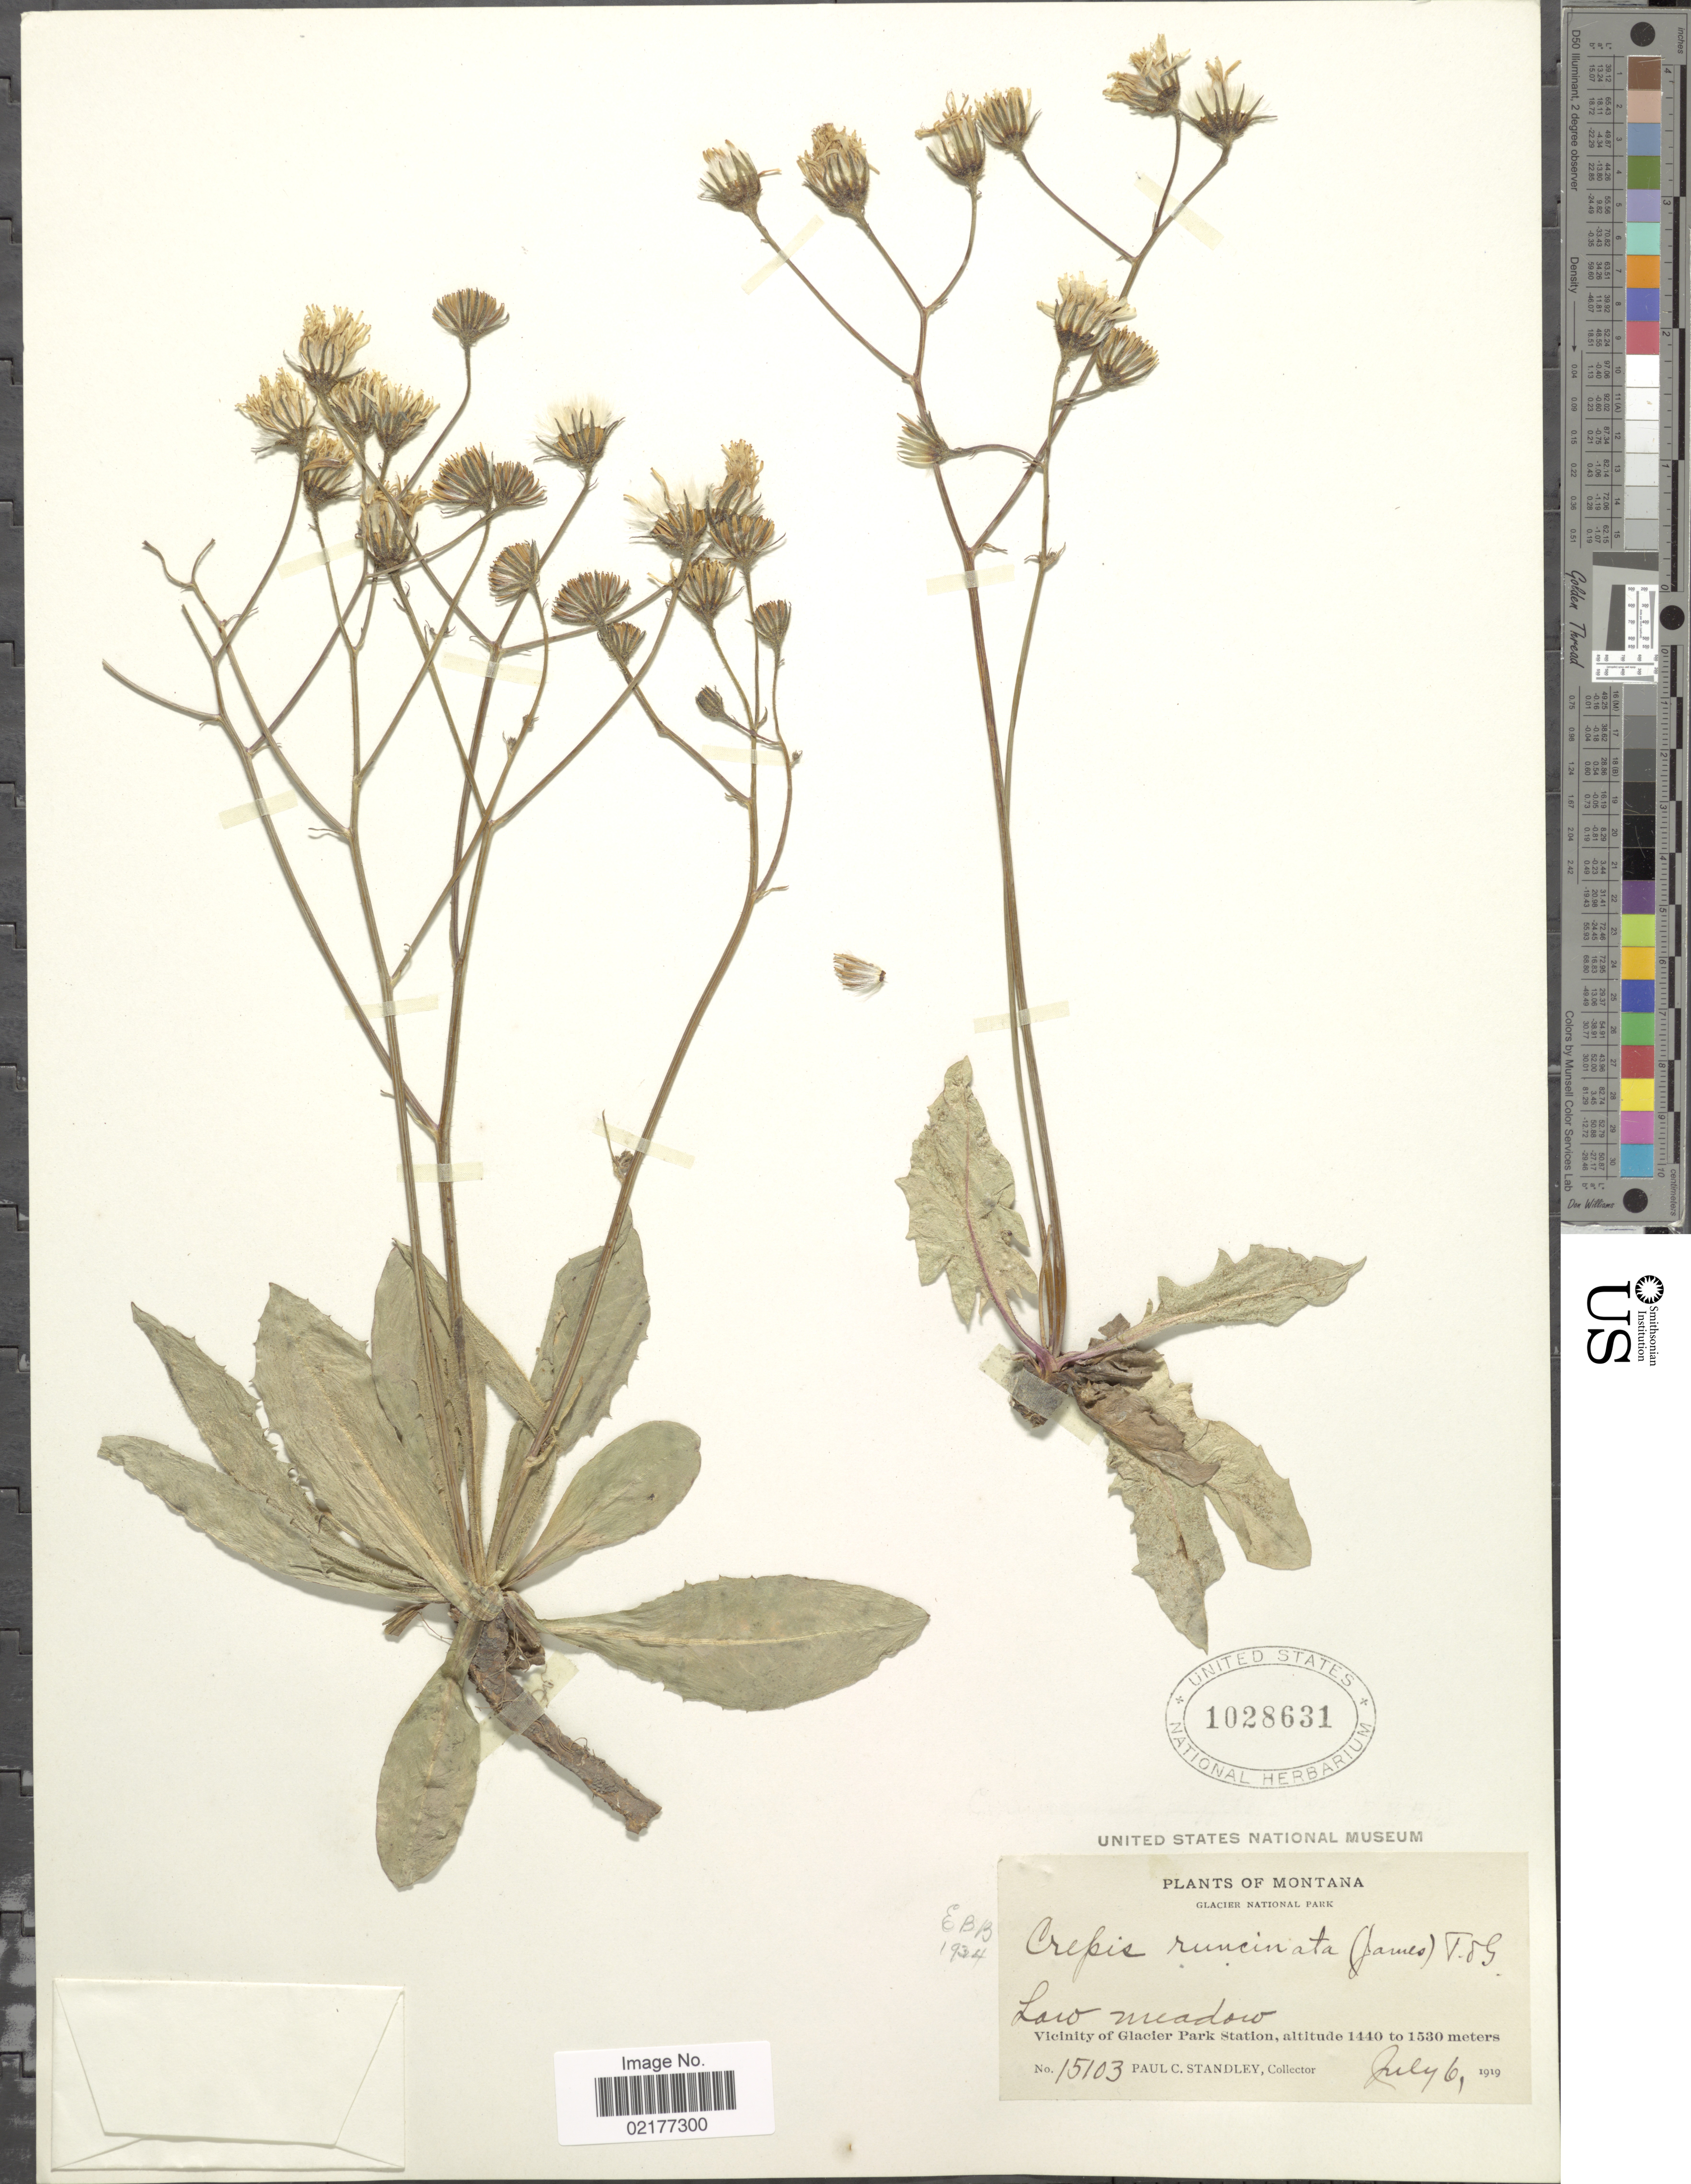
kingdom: Plantae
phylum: Tracheophyta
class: Magnoliopsida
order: Asterales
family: Asteraceae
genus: Crepis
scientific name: Crepis runcinata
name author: Torr. & A. Gray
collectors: P. C. Standley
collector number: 15103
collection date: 1919-07-06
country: United States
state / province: Montana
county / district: Glacier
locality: Glacier National Park, Vicinity of Glacier Park Station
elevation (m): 1440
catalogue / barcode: US 1028631